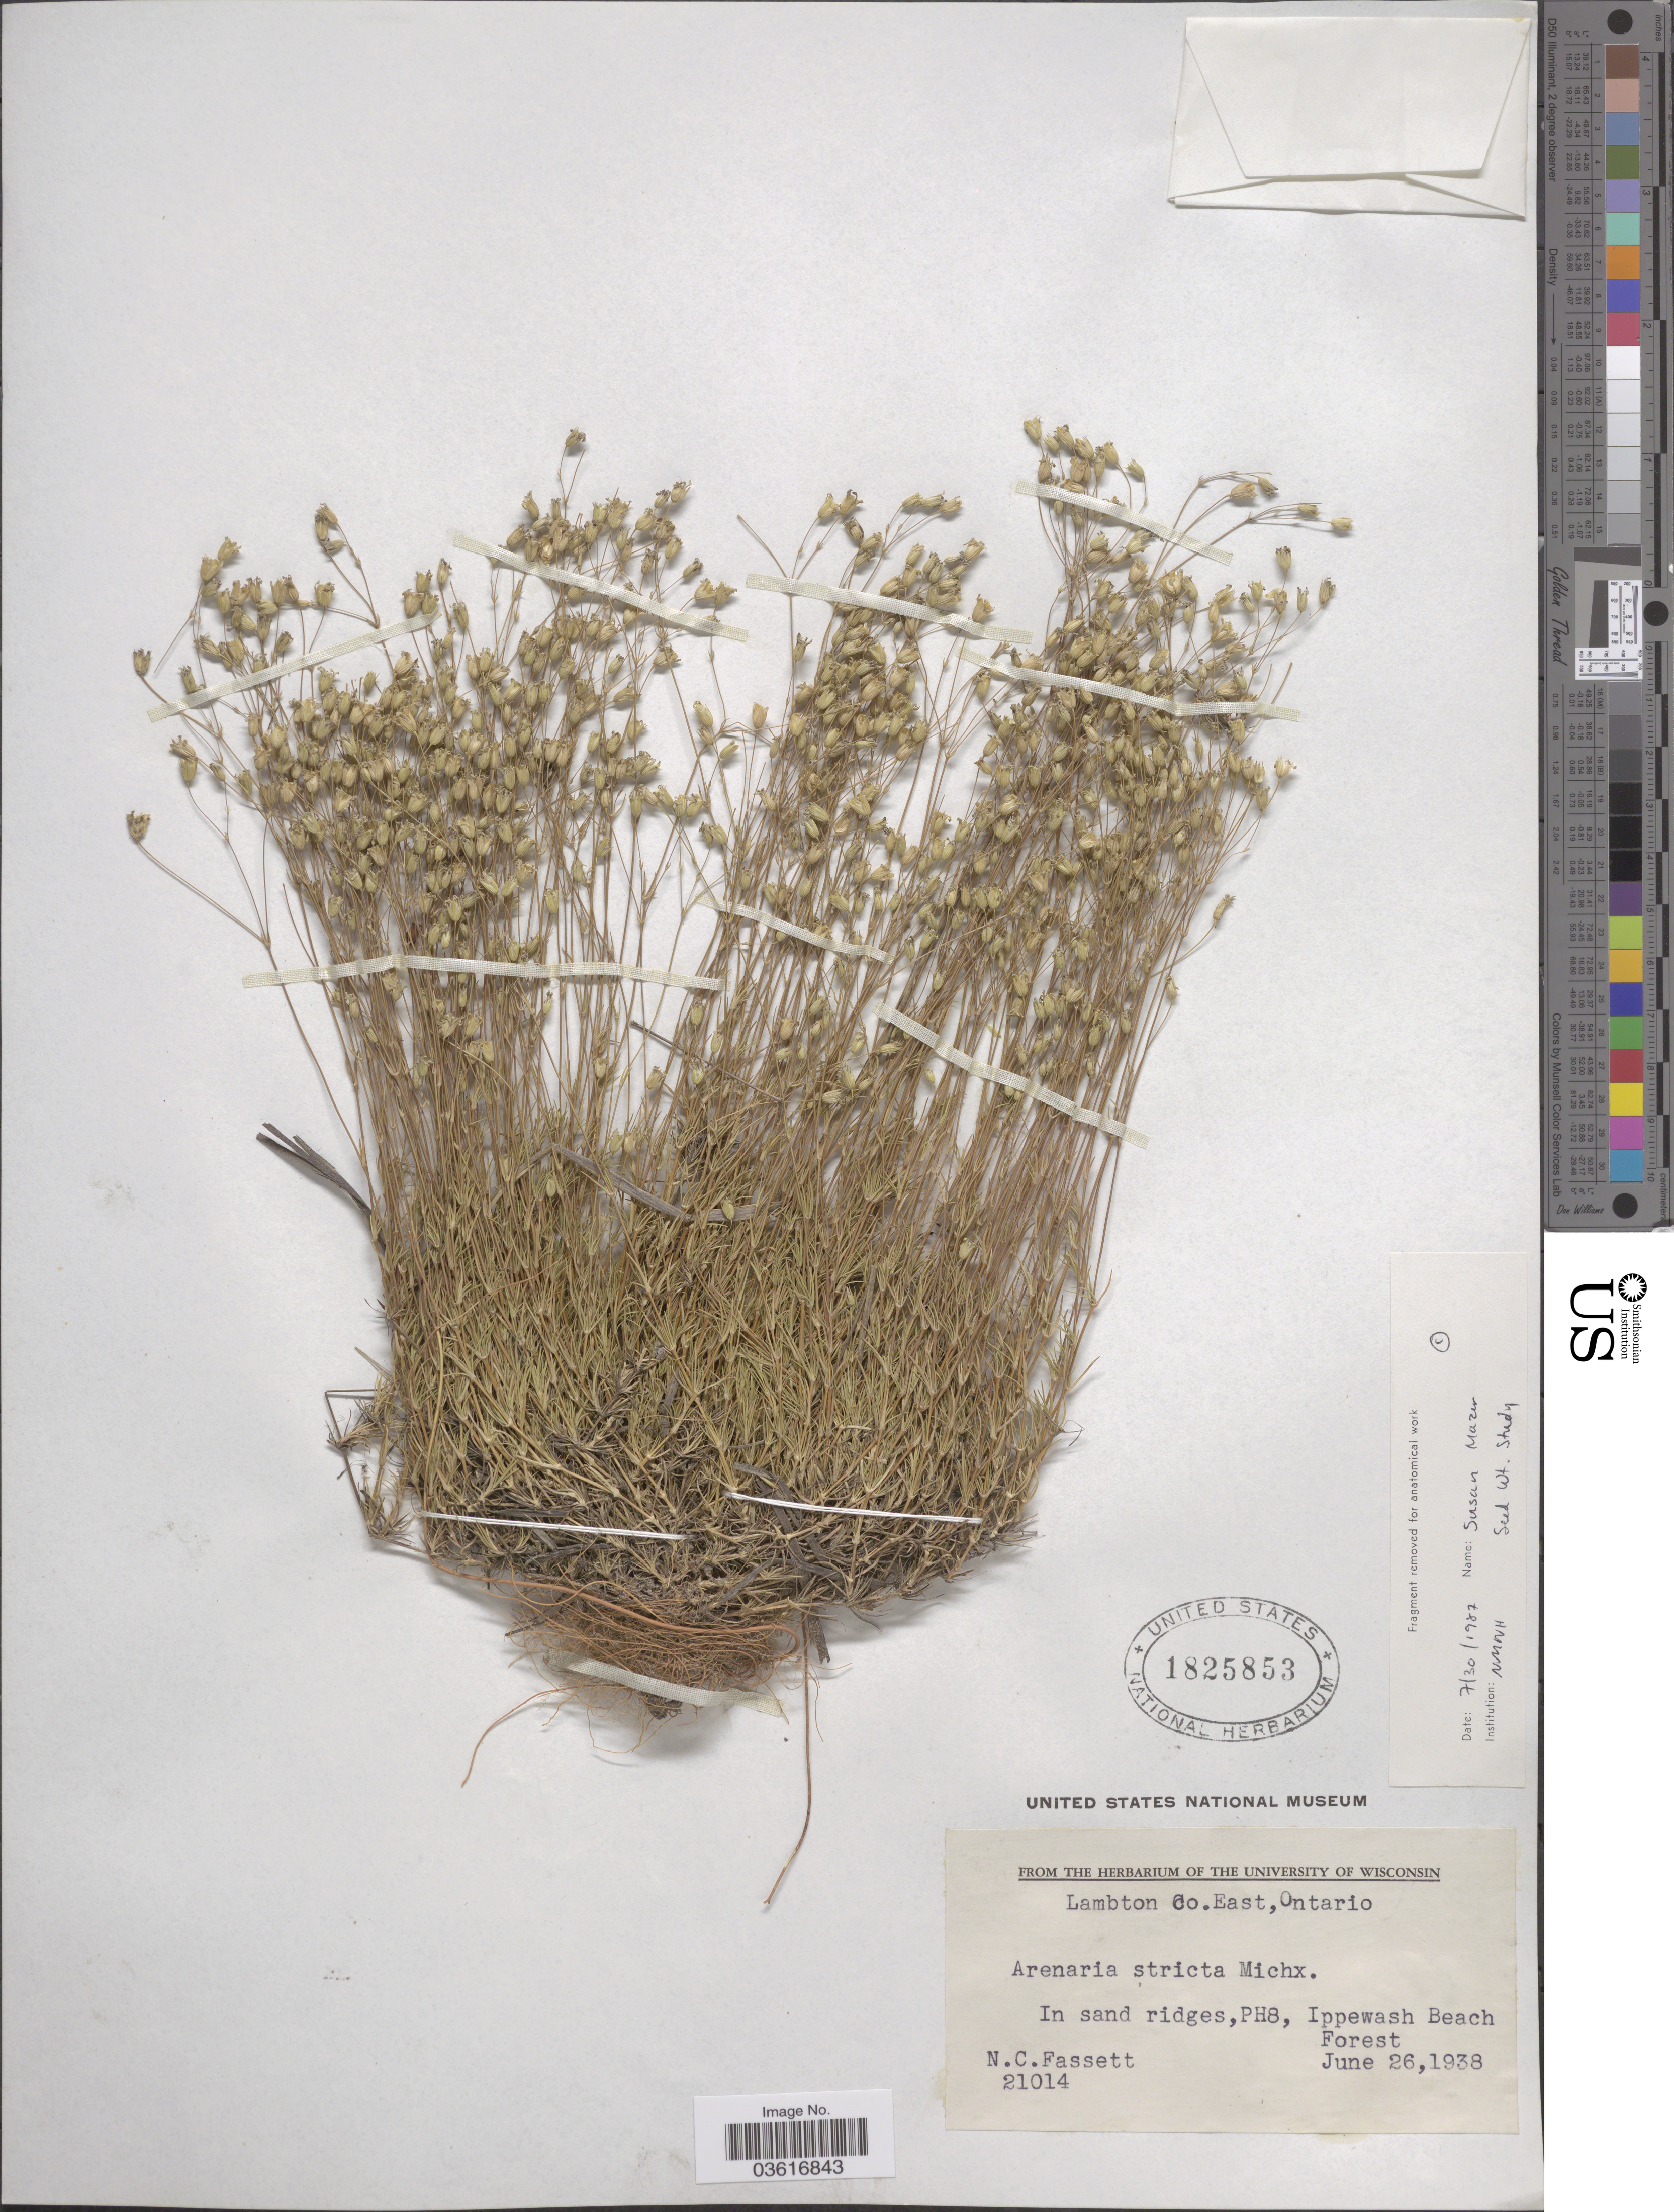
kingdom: Plantae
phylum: Tracheophyta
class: Magnoliopsida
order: Caryophyllales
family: Caryophyllaceae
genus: Minuartia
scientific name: Minuartia stricta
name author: (Sw.) Hiern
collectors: N. C. Fassett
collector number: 21014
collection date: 1938-06-26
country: Canada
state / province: Ontario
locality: Lambton Co. East, Ontario. PH8, Ippewash Beach.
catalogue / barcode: US 1825853